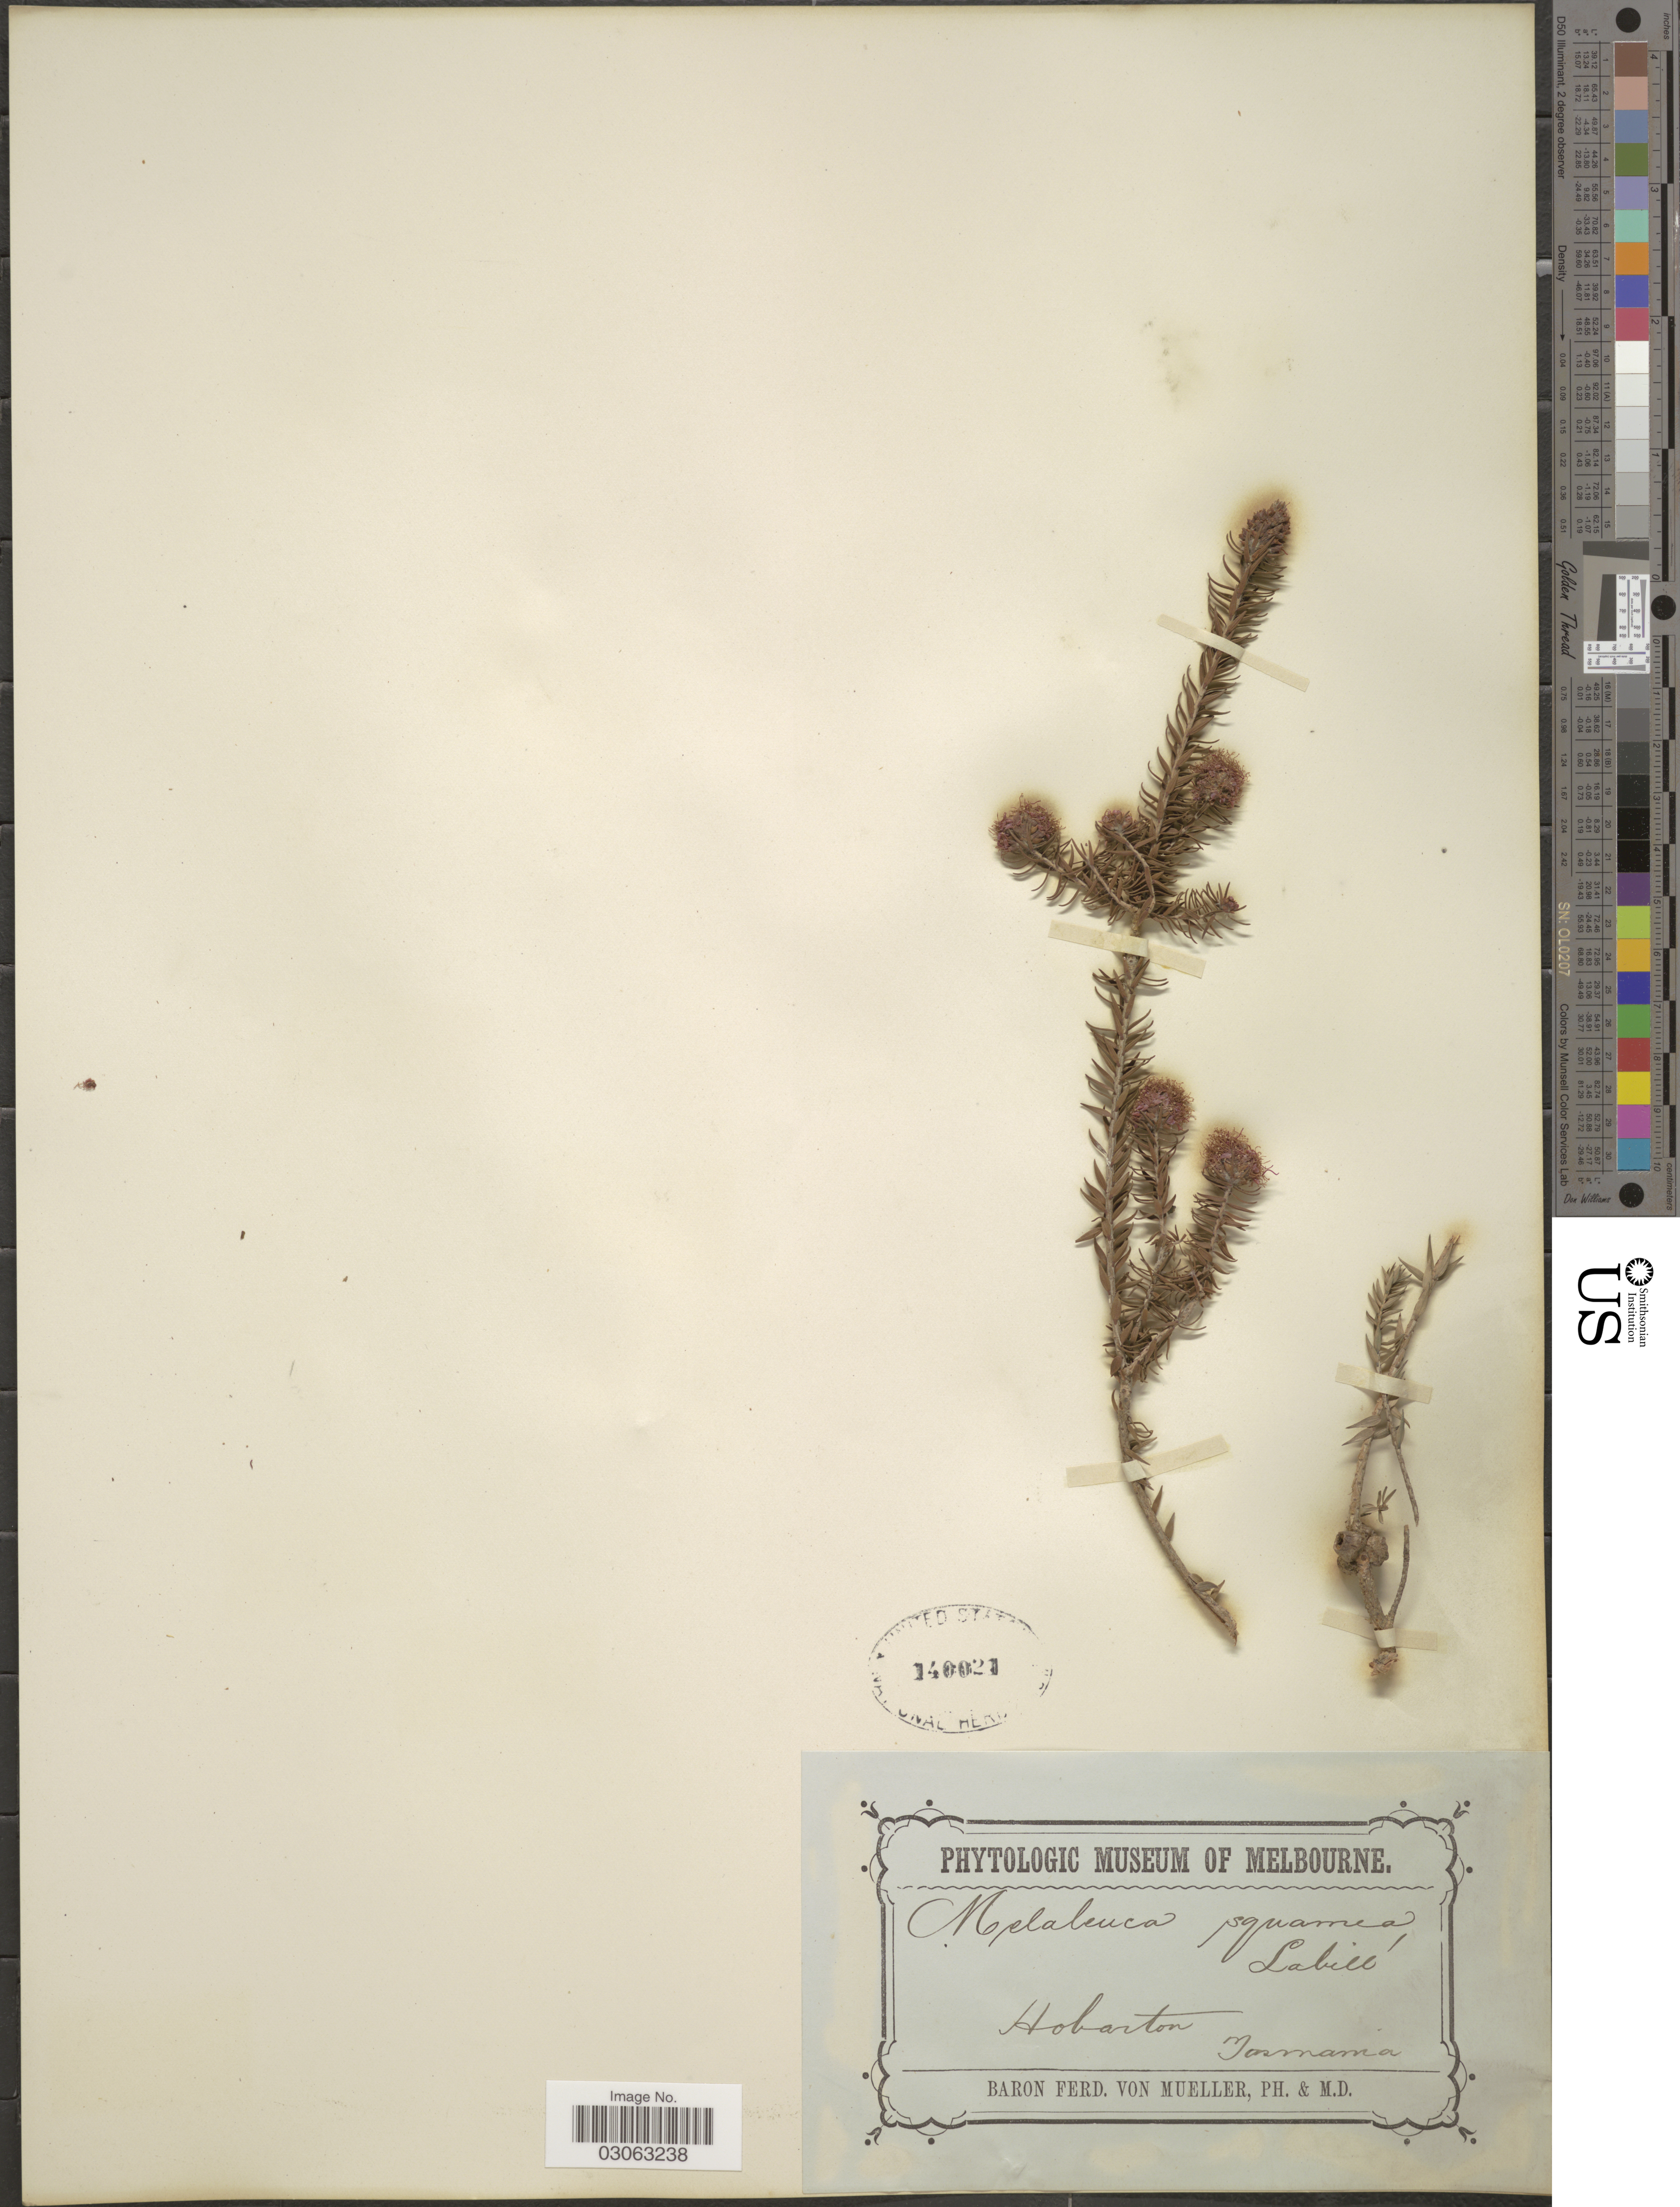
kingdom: Plantae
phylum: Tracheophyta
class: Magnoliopsida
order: Myrtales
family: Myrtaceae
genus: Melaleuca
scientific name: Melaleuca squamea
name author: Labill.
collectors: F. Mueller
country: Australia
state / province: Tasmania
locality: Hobarton.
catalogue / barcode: US 140021